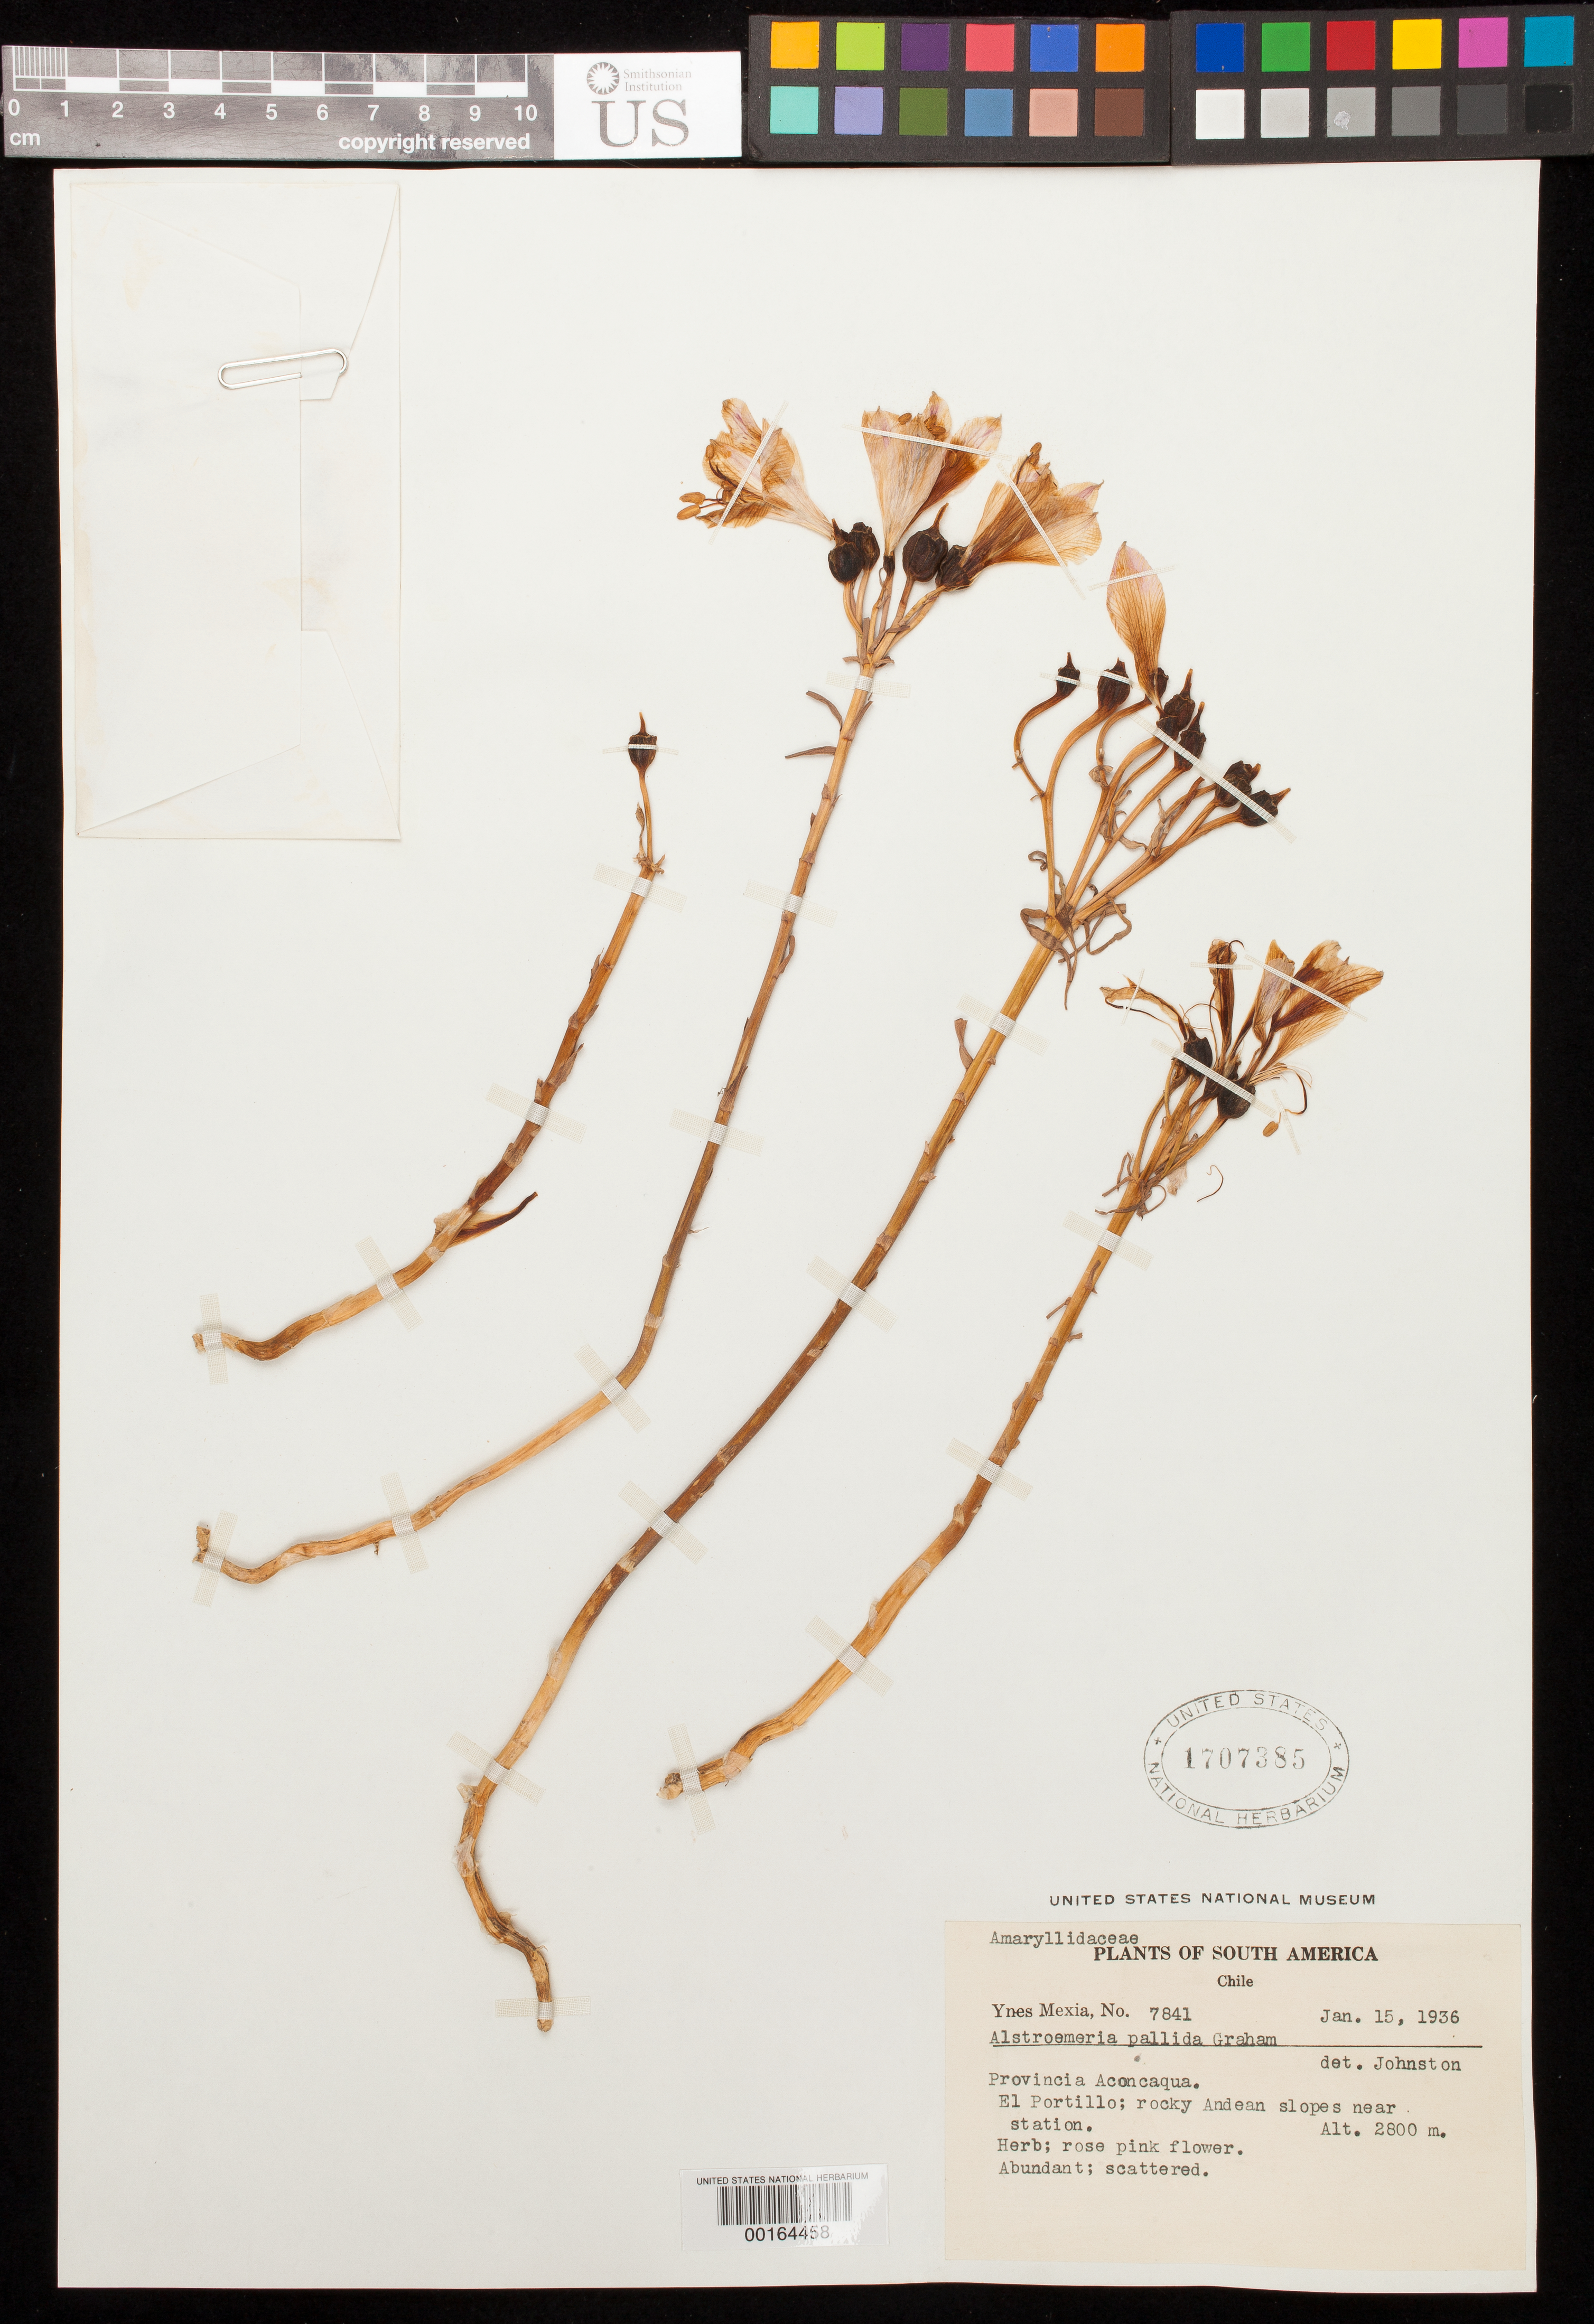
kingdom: Plantae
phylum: Tracheophyta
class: Liliopsida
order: Liliales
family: Alstroemeriaceae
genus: Alstroemeria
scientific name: Alstroemeria pallida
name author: Graham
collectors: Y. Mexia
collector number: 7841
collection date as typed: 15 Jan 1936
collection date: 1936-01-15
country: Chile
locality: El portillo; rocky andean slopes near station, aconcagua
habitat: Rocky slopes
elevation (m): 2800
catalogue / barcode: US 1797385